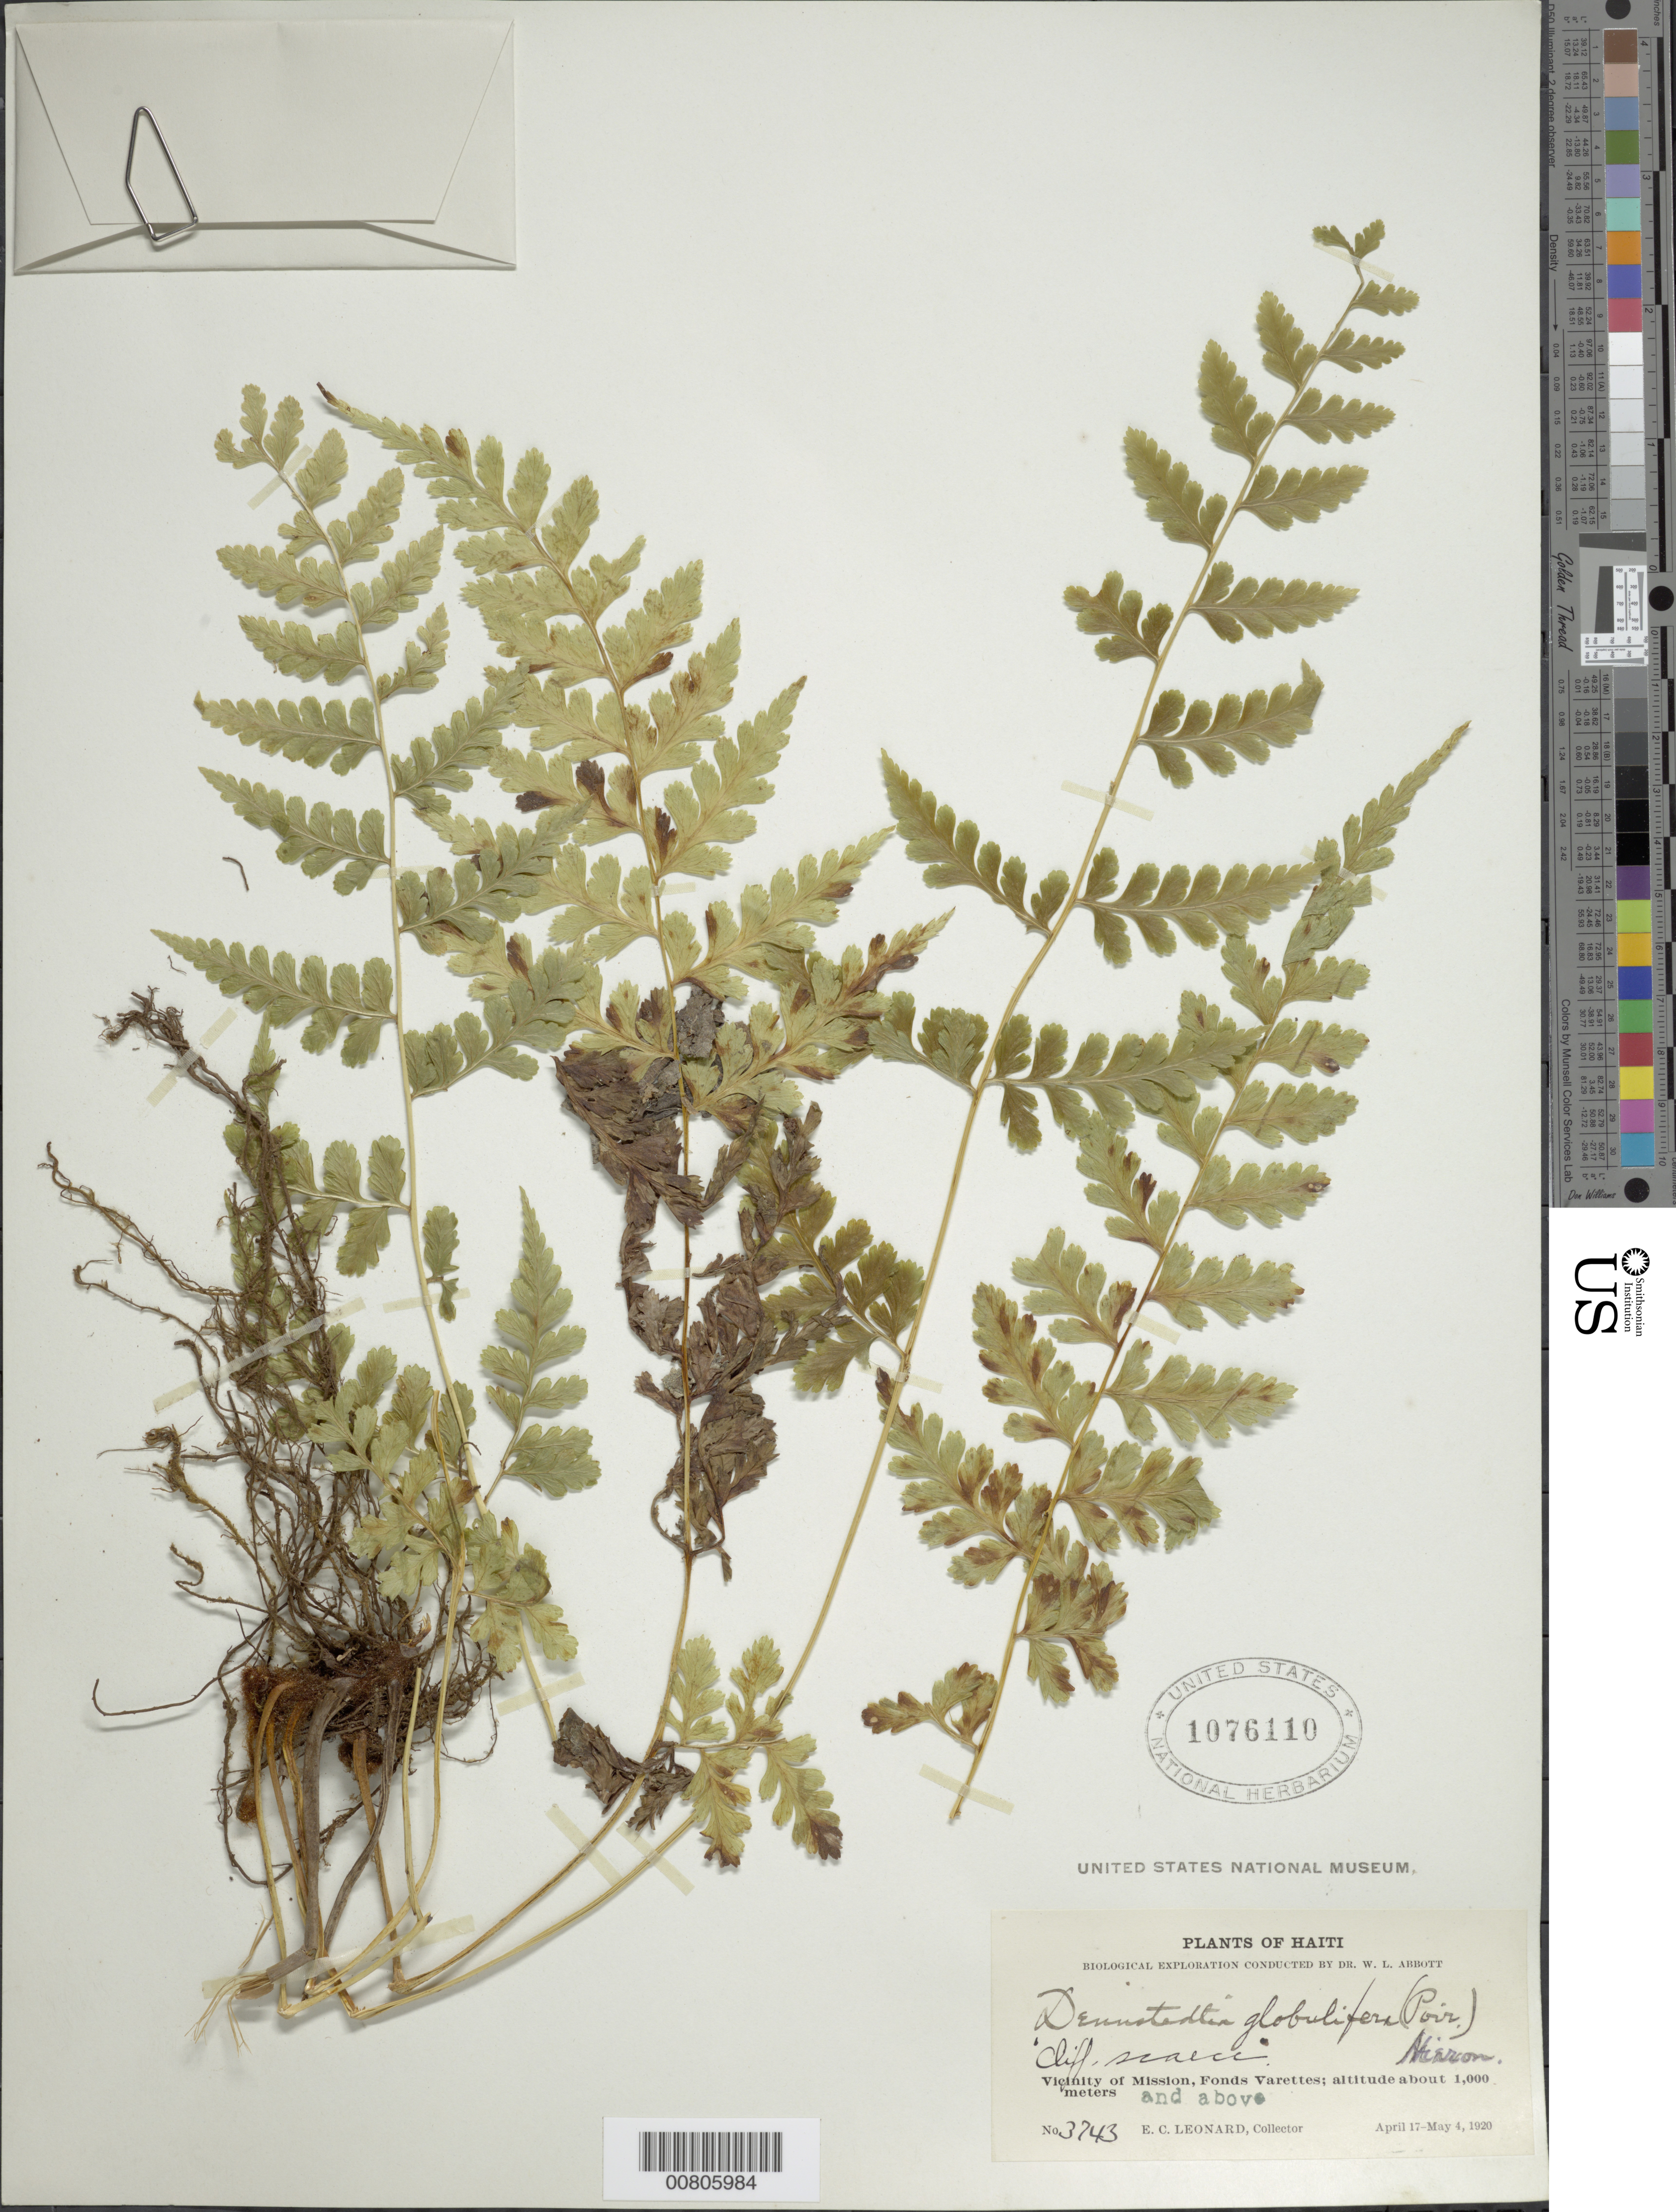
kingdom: Plantae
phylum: Tracheophyta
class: Polypodiopsida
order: Polypodiales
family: Dennstaedtiaceae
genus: Dennstaedtia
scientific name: Dennstaedtia globulifera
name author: (Poir.) Hieron.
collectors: E. C. Leonard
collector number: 3743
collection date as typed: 17 Apr 1920 to 04 May 1920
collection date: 1920-04-17/1920-05-04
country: Haiti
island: Hispaniola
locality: Fonds Varettes, vicinity Mission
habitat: Cliff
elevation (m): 1000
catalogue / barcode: US 1076110